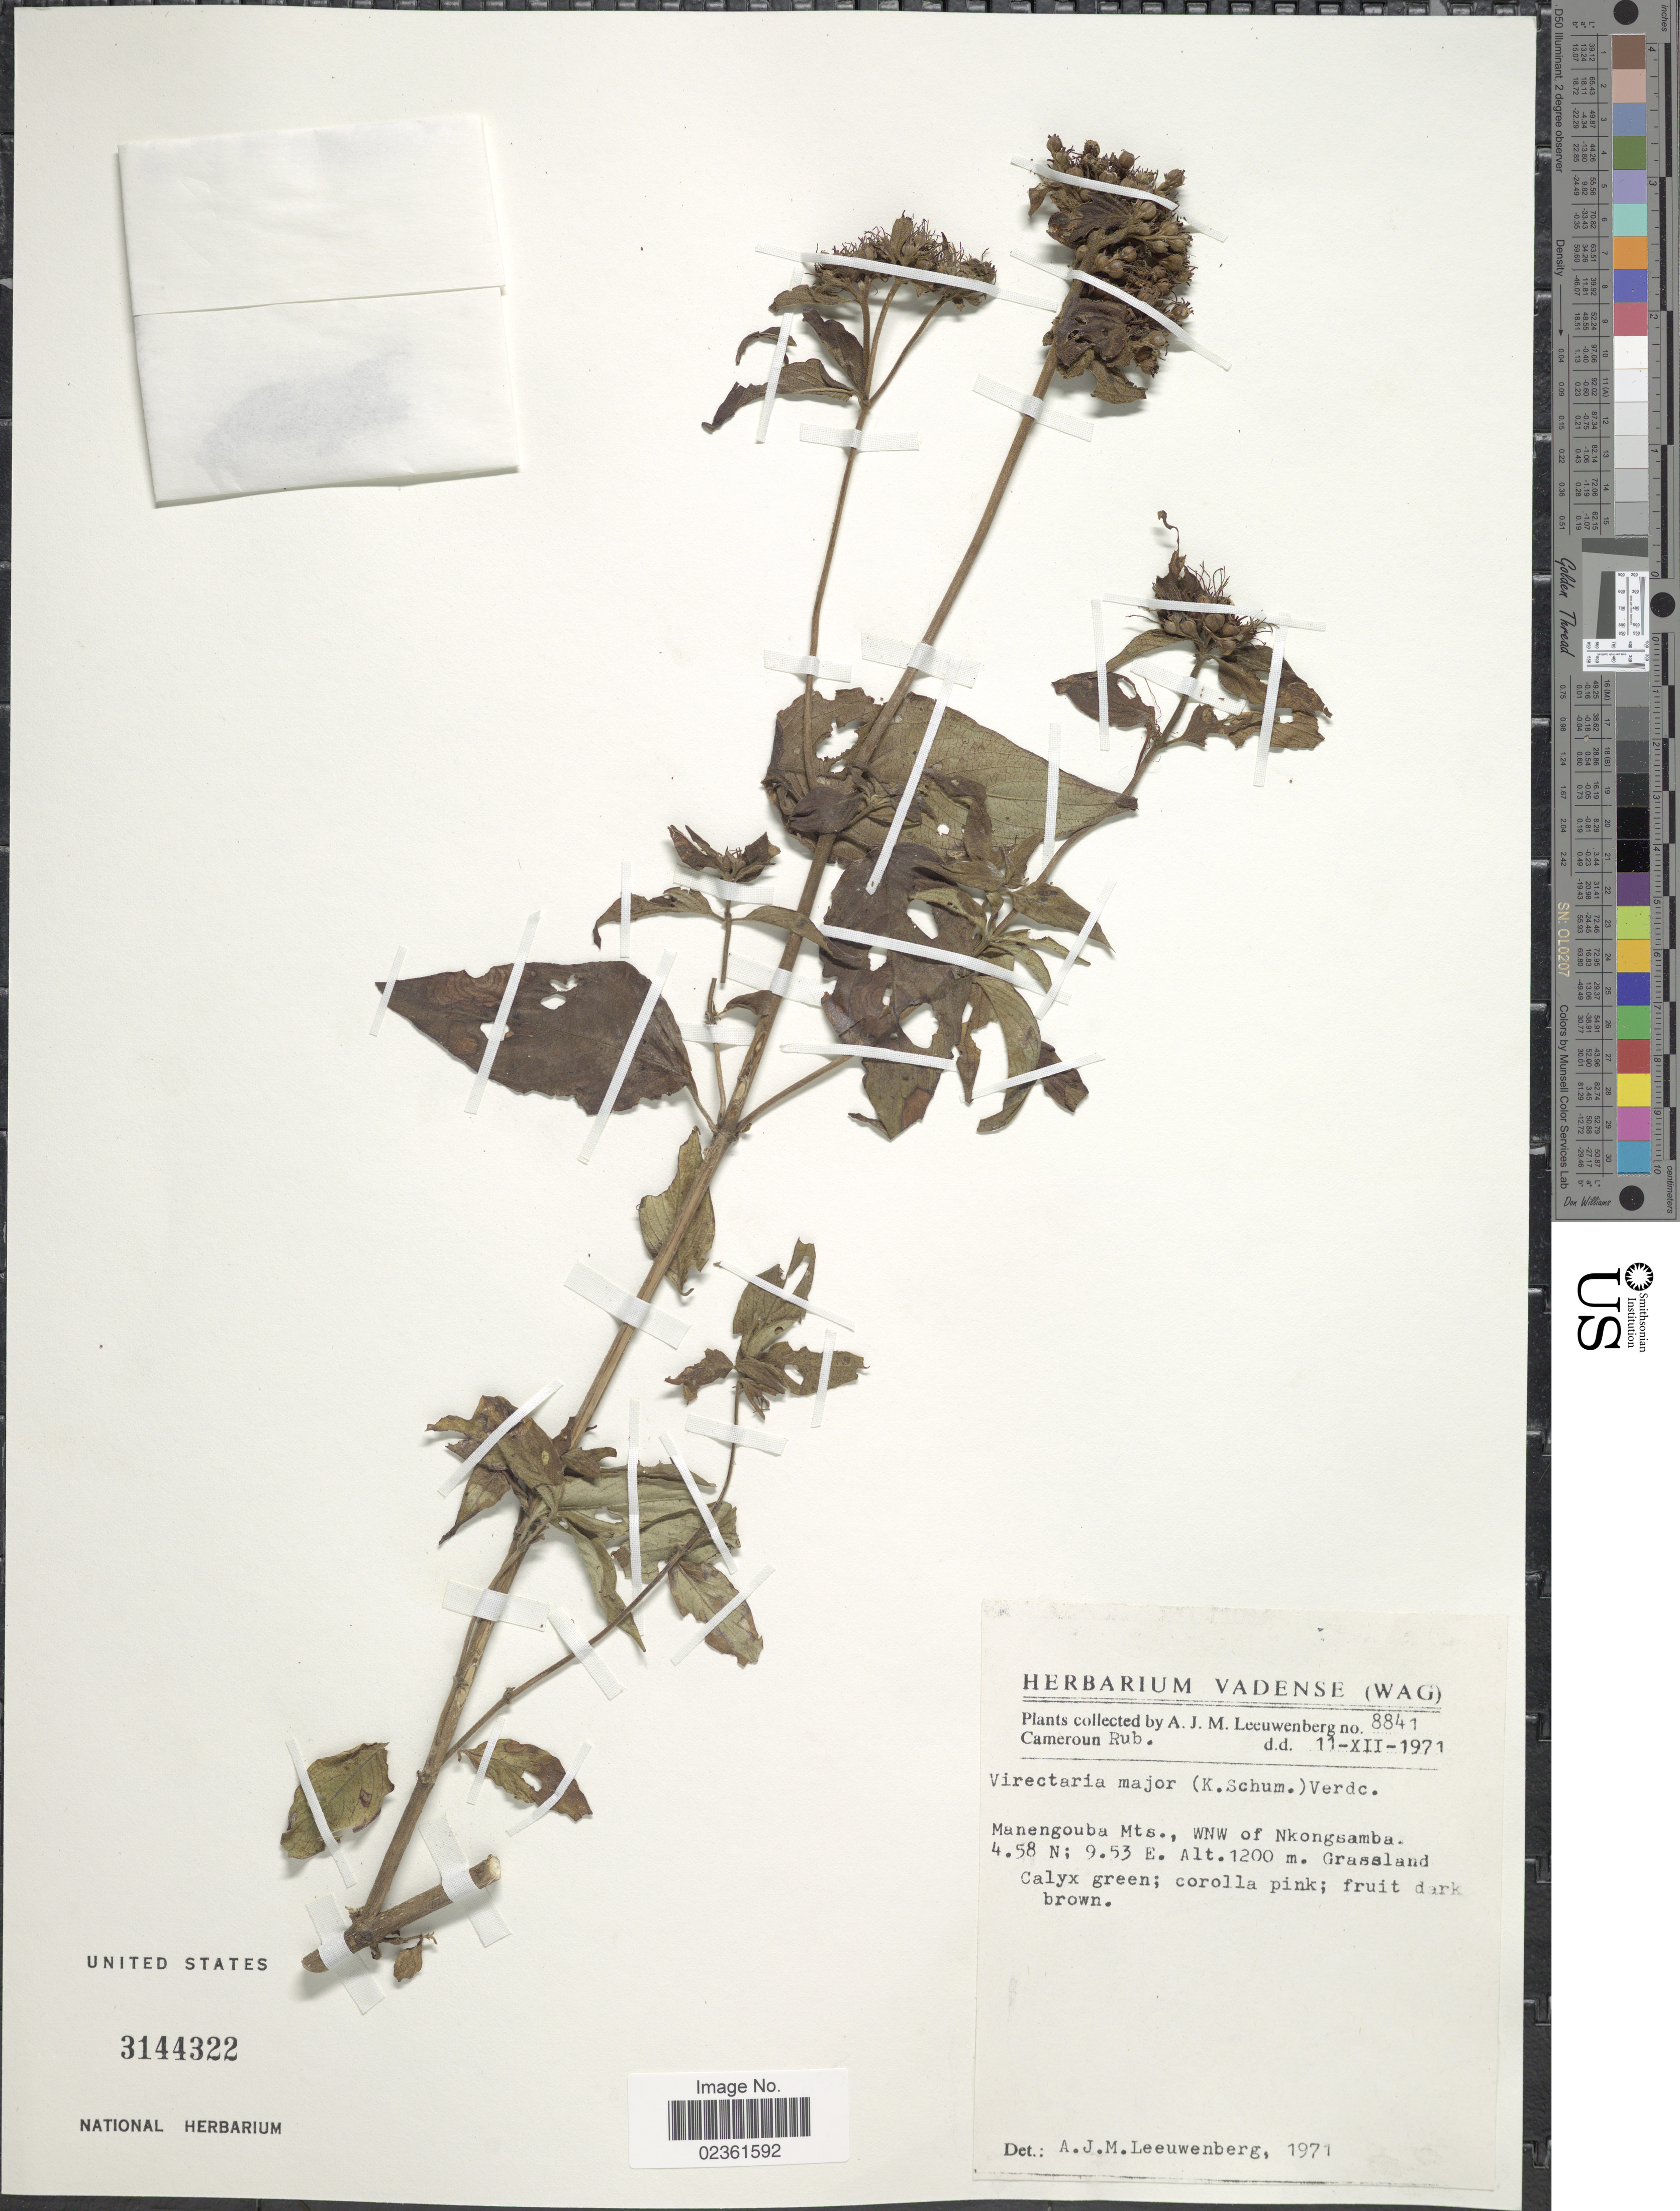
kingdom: Plantae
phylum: Tracheophyta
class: Magnoliopsida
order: Gentianales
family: Rubiaceae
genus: Virectaria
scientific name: Virectaria major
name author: (K. Schum.) Verdc.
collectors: A. J. M. Leeuwenberg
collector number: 8841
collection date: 1971-12-11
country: Cameroon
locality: Cameroun, Manengouba Mts., WNW of Nkongsamba.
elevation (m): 1200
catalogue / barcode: US 3144322